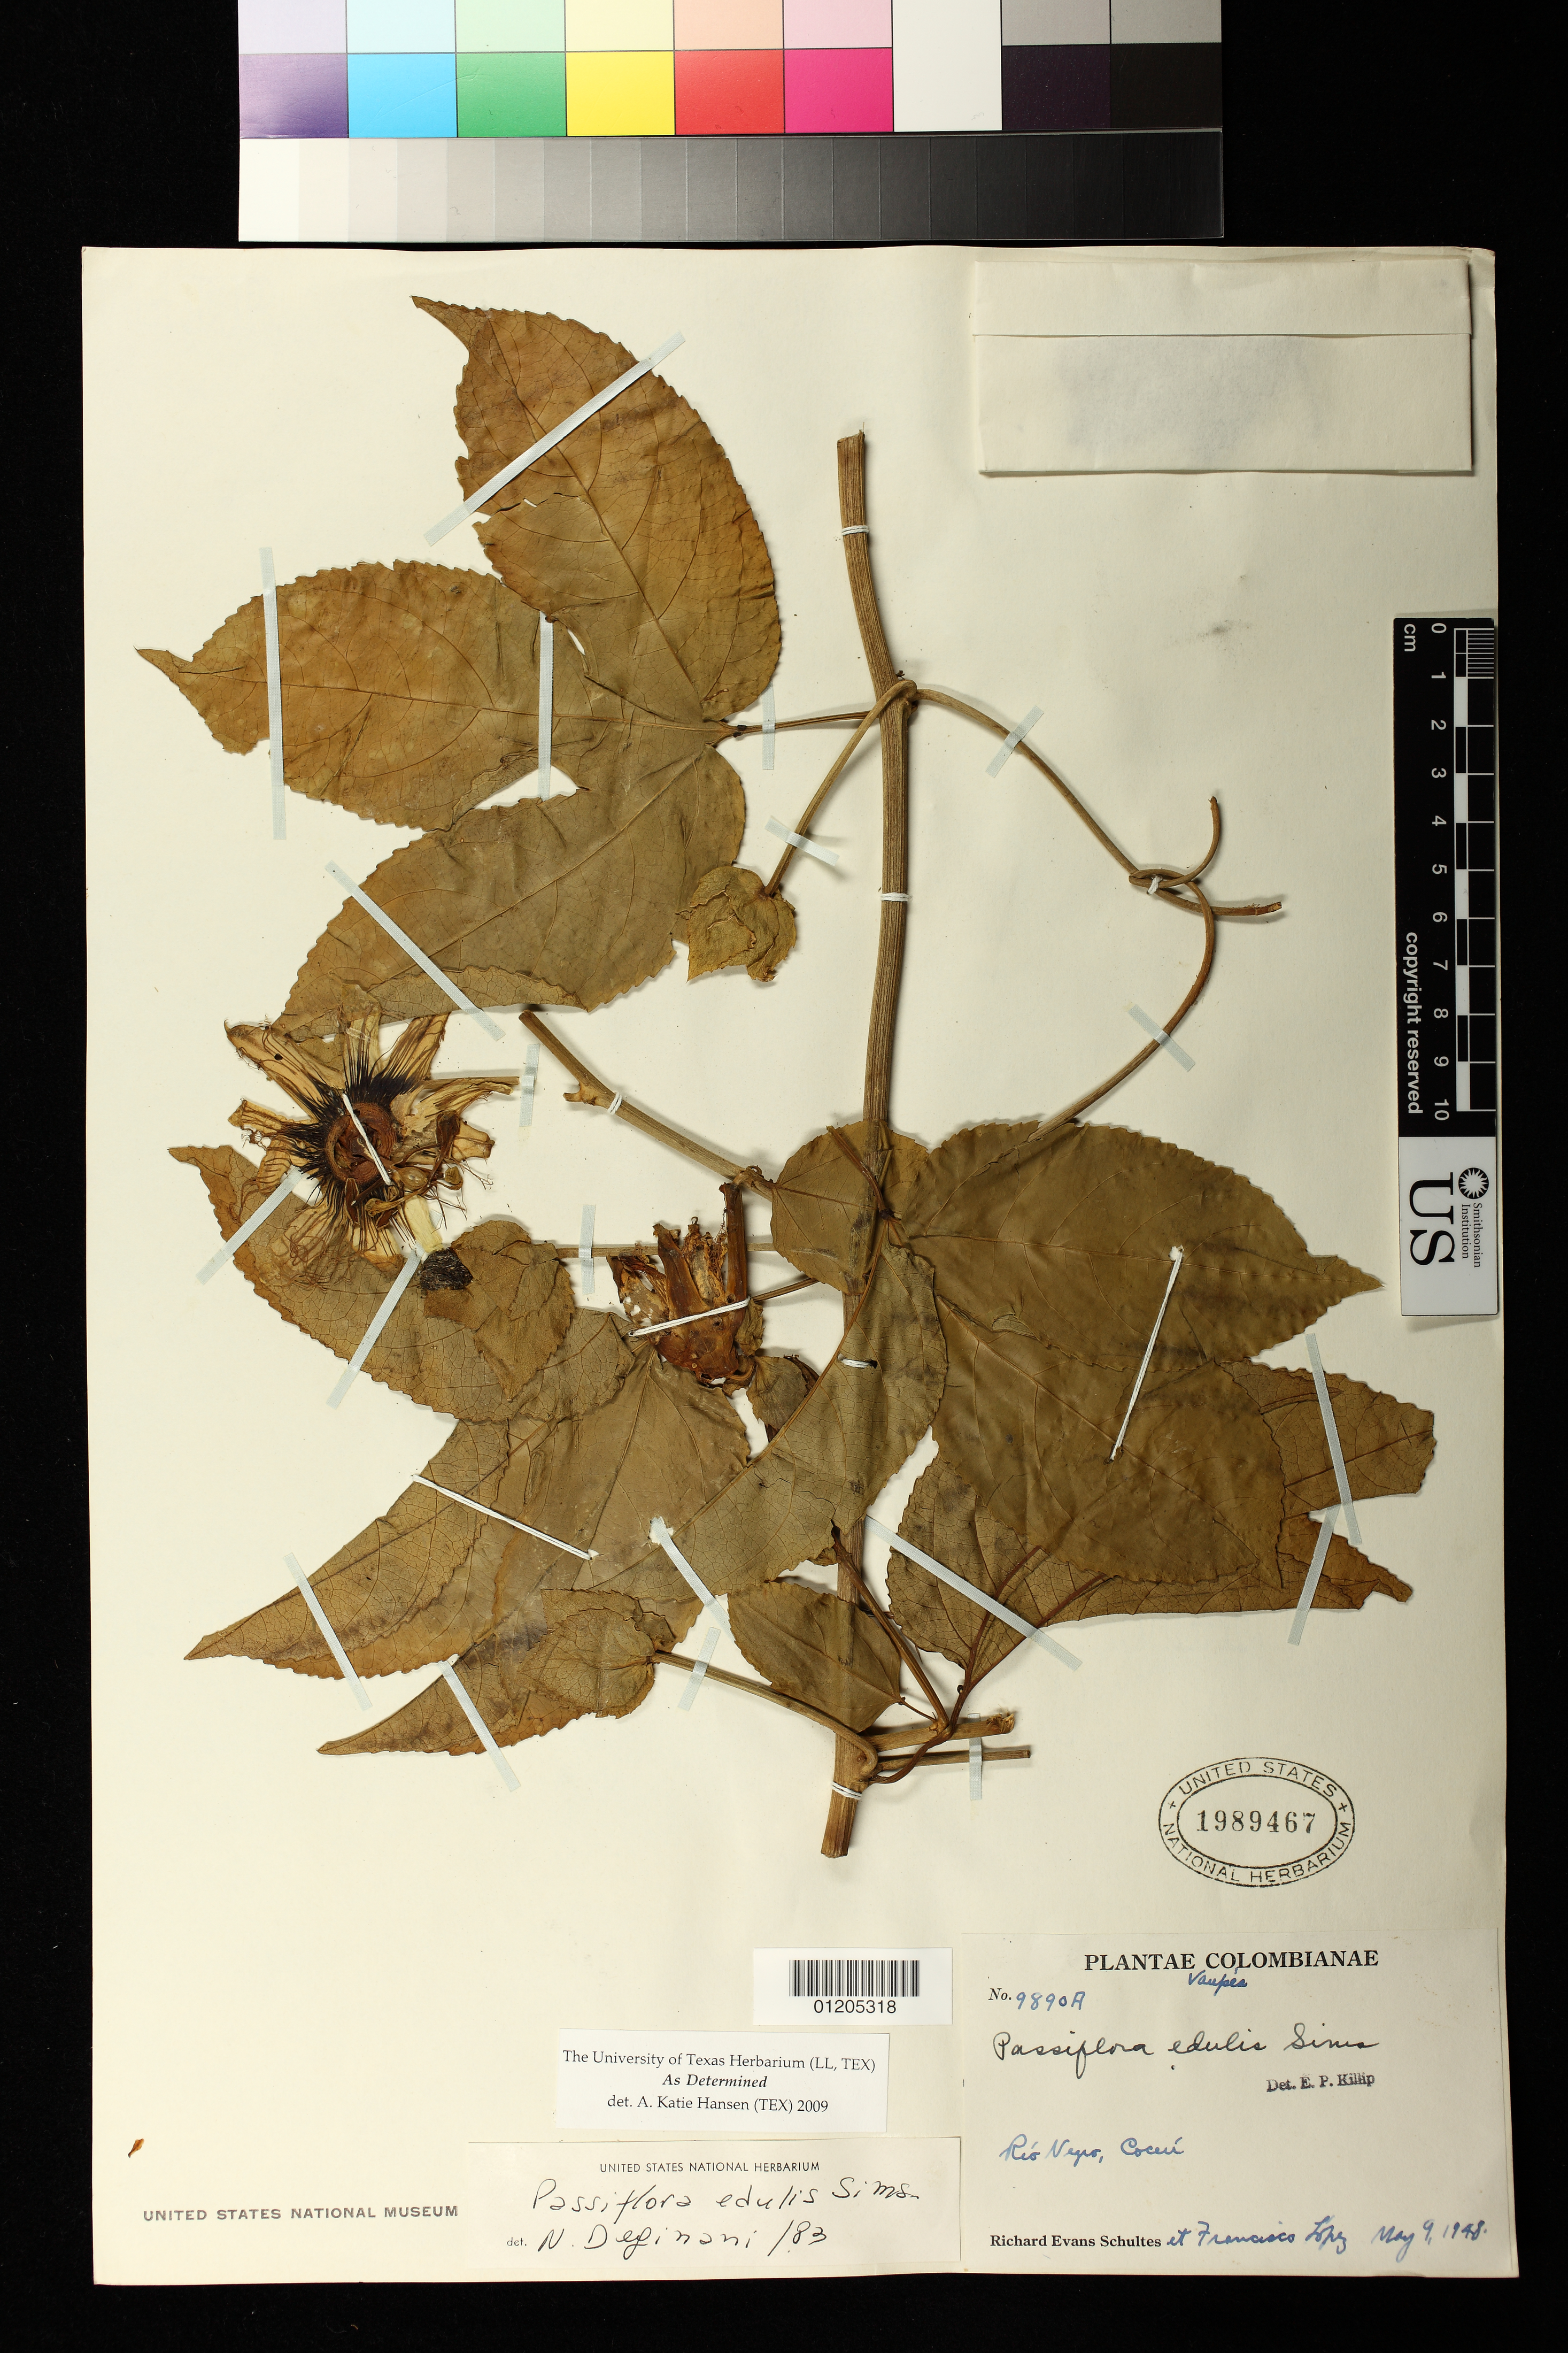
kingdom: Plantae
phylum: Tracheophyta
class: Magnoliopsida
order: Malpighiales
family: Passifloraceae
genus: Passiflora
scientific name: Passiflora edulis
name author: Sims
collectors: R. E. Schultes & F. Lopéz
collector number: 9890A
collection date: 1948-05-09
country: Colombia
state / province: Cundinamarca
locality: Rio Negro, Cocen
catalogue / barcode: US 1989467